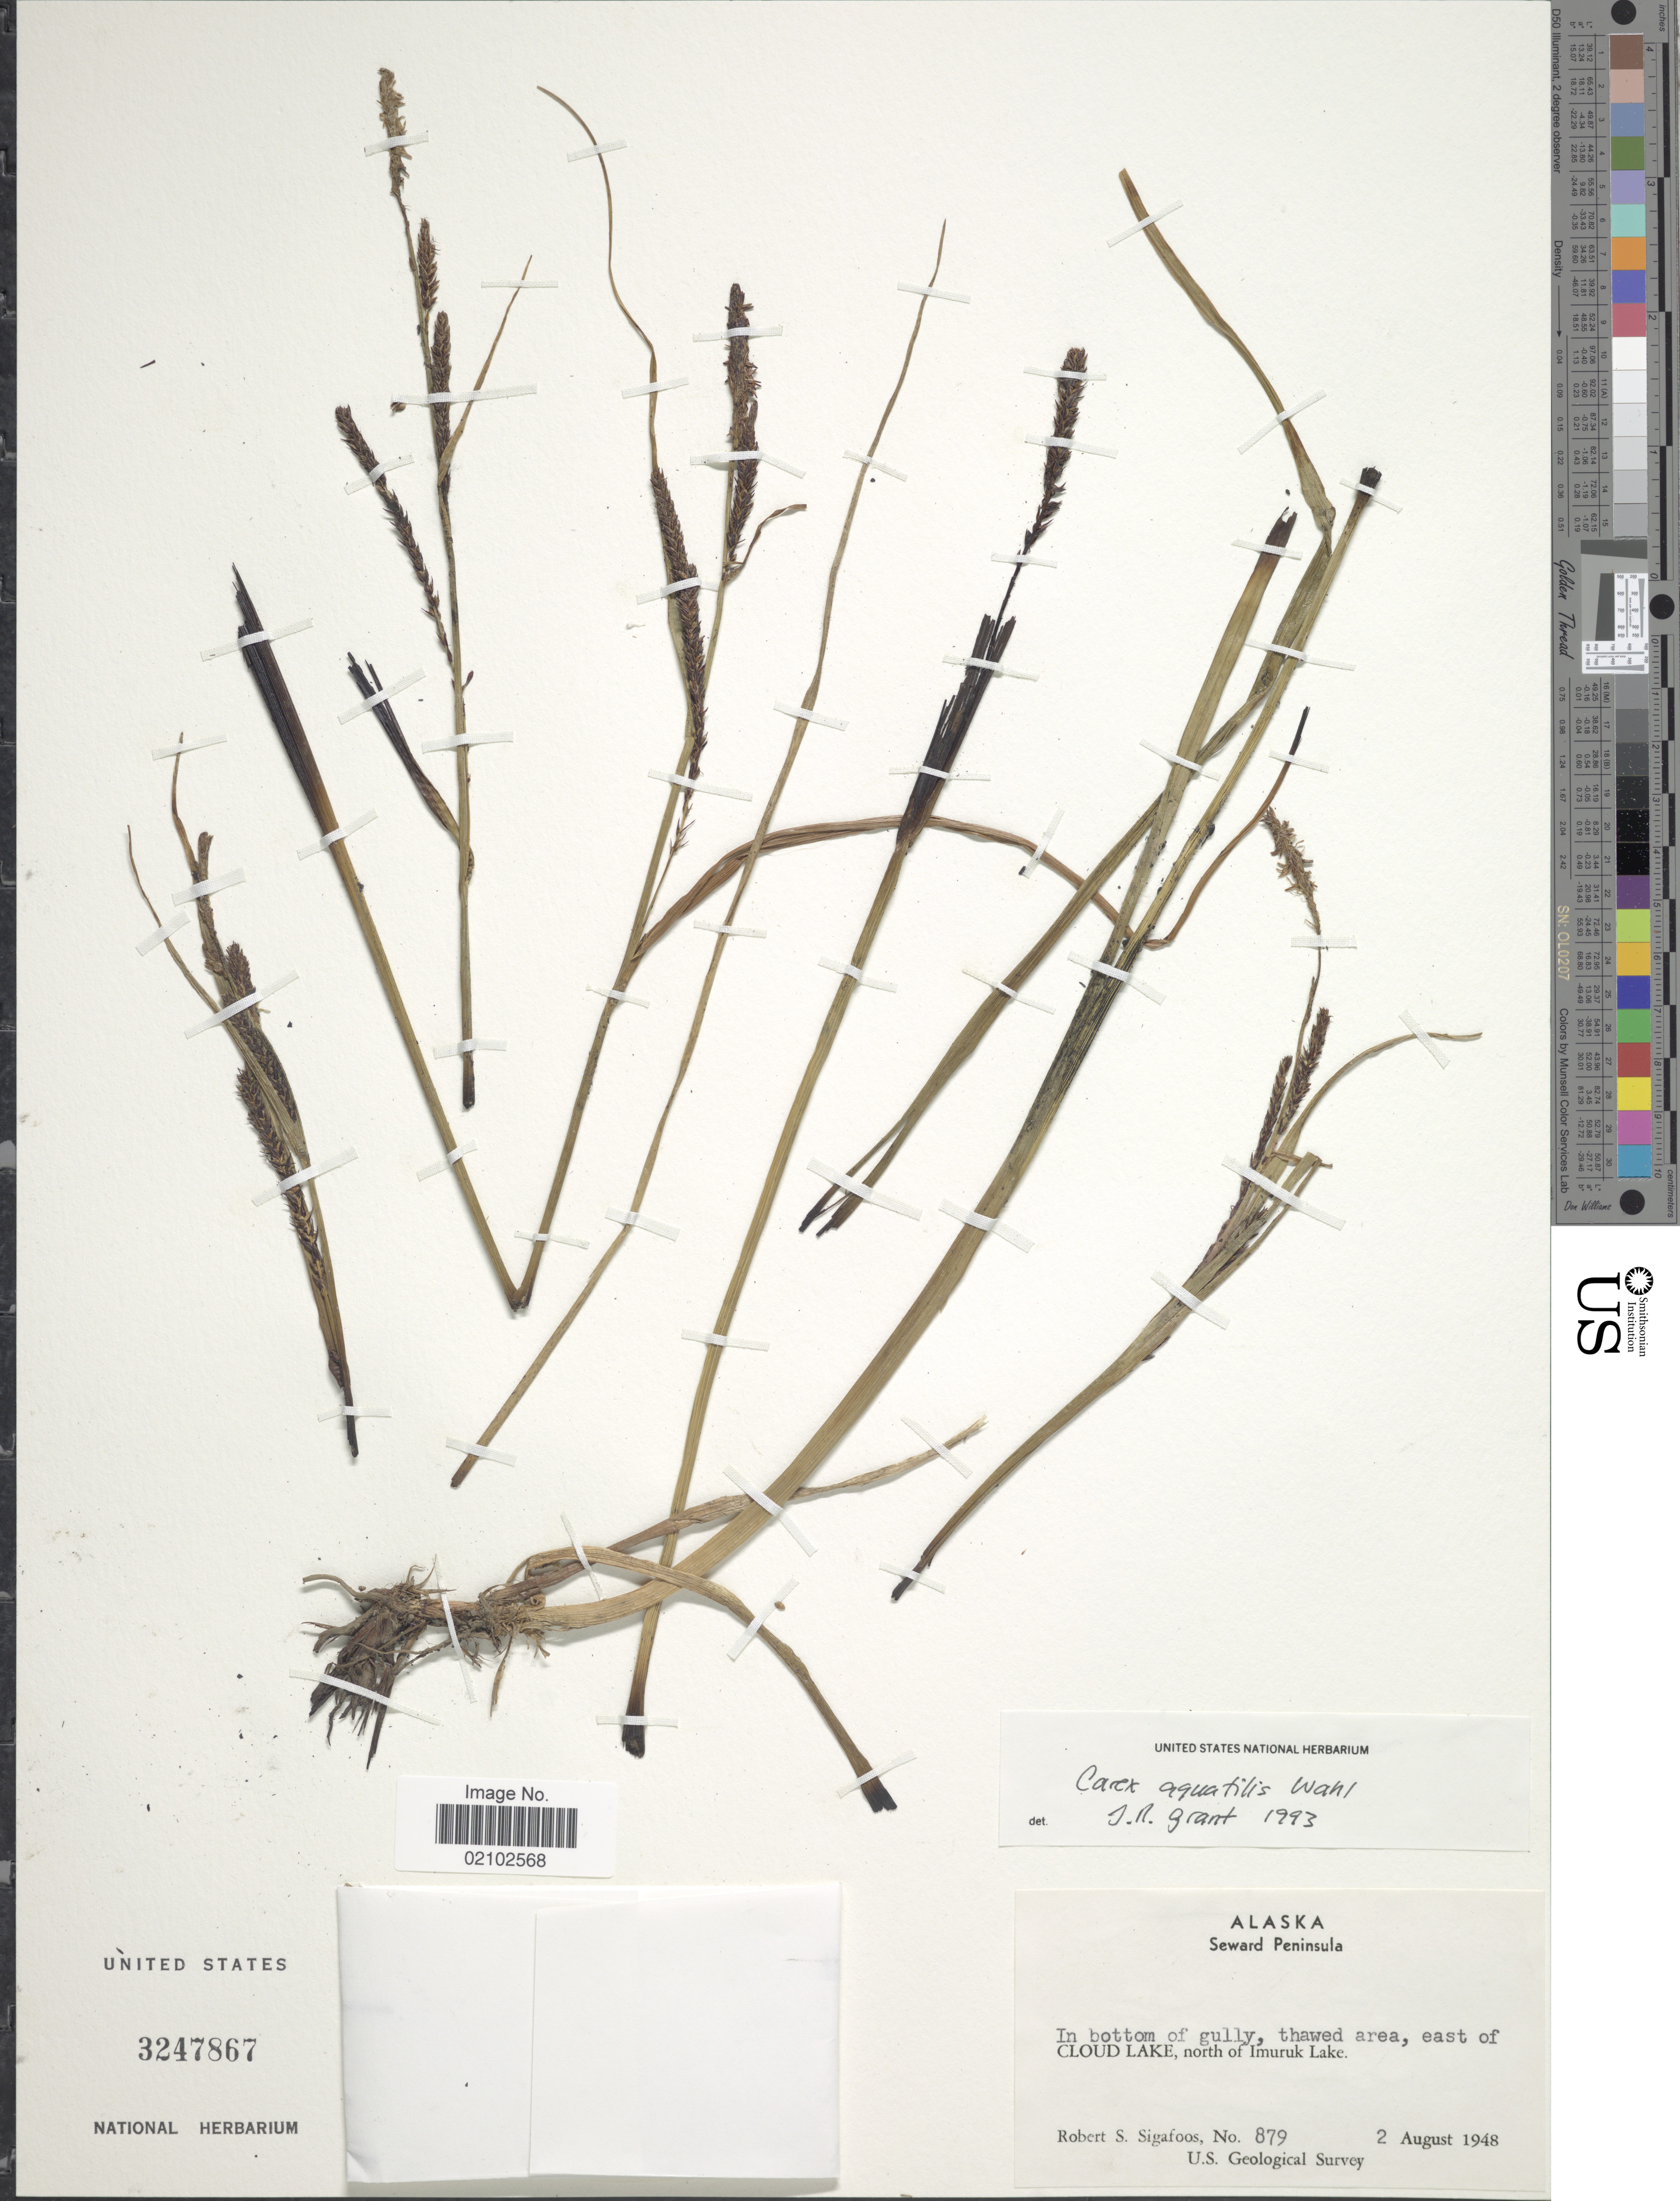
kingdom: Plantae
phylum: Tracheophyta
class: Liliopsida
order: Poales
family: Cyperaceae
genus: Carex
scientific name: Carex aquatilis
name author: Wahlenb.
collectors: R. Sigafoos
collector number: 879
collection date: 1948-08-02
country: United States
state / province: Alaska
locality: Seward Peninsula, In bottom of gully, thawed area, east of Cloud Lake, North of Imuruk Lake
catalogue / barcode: US 3247867